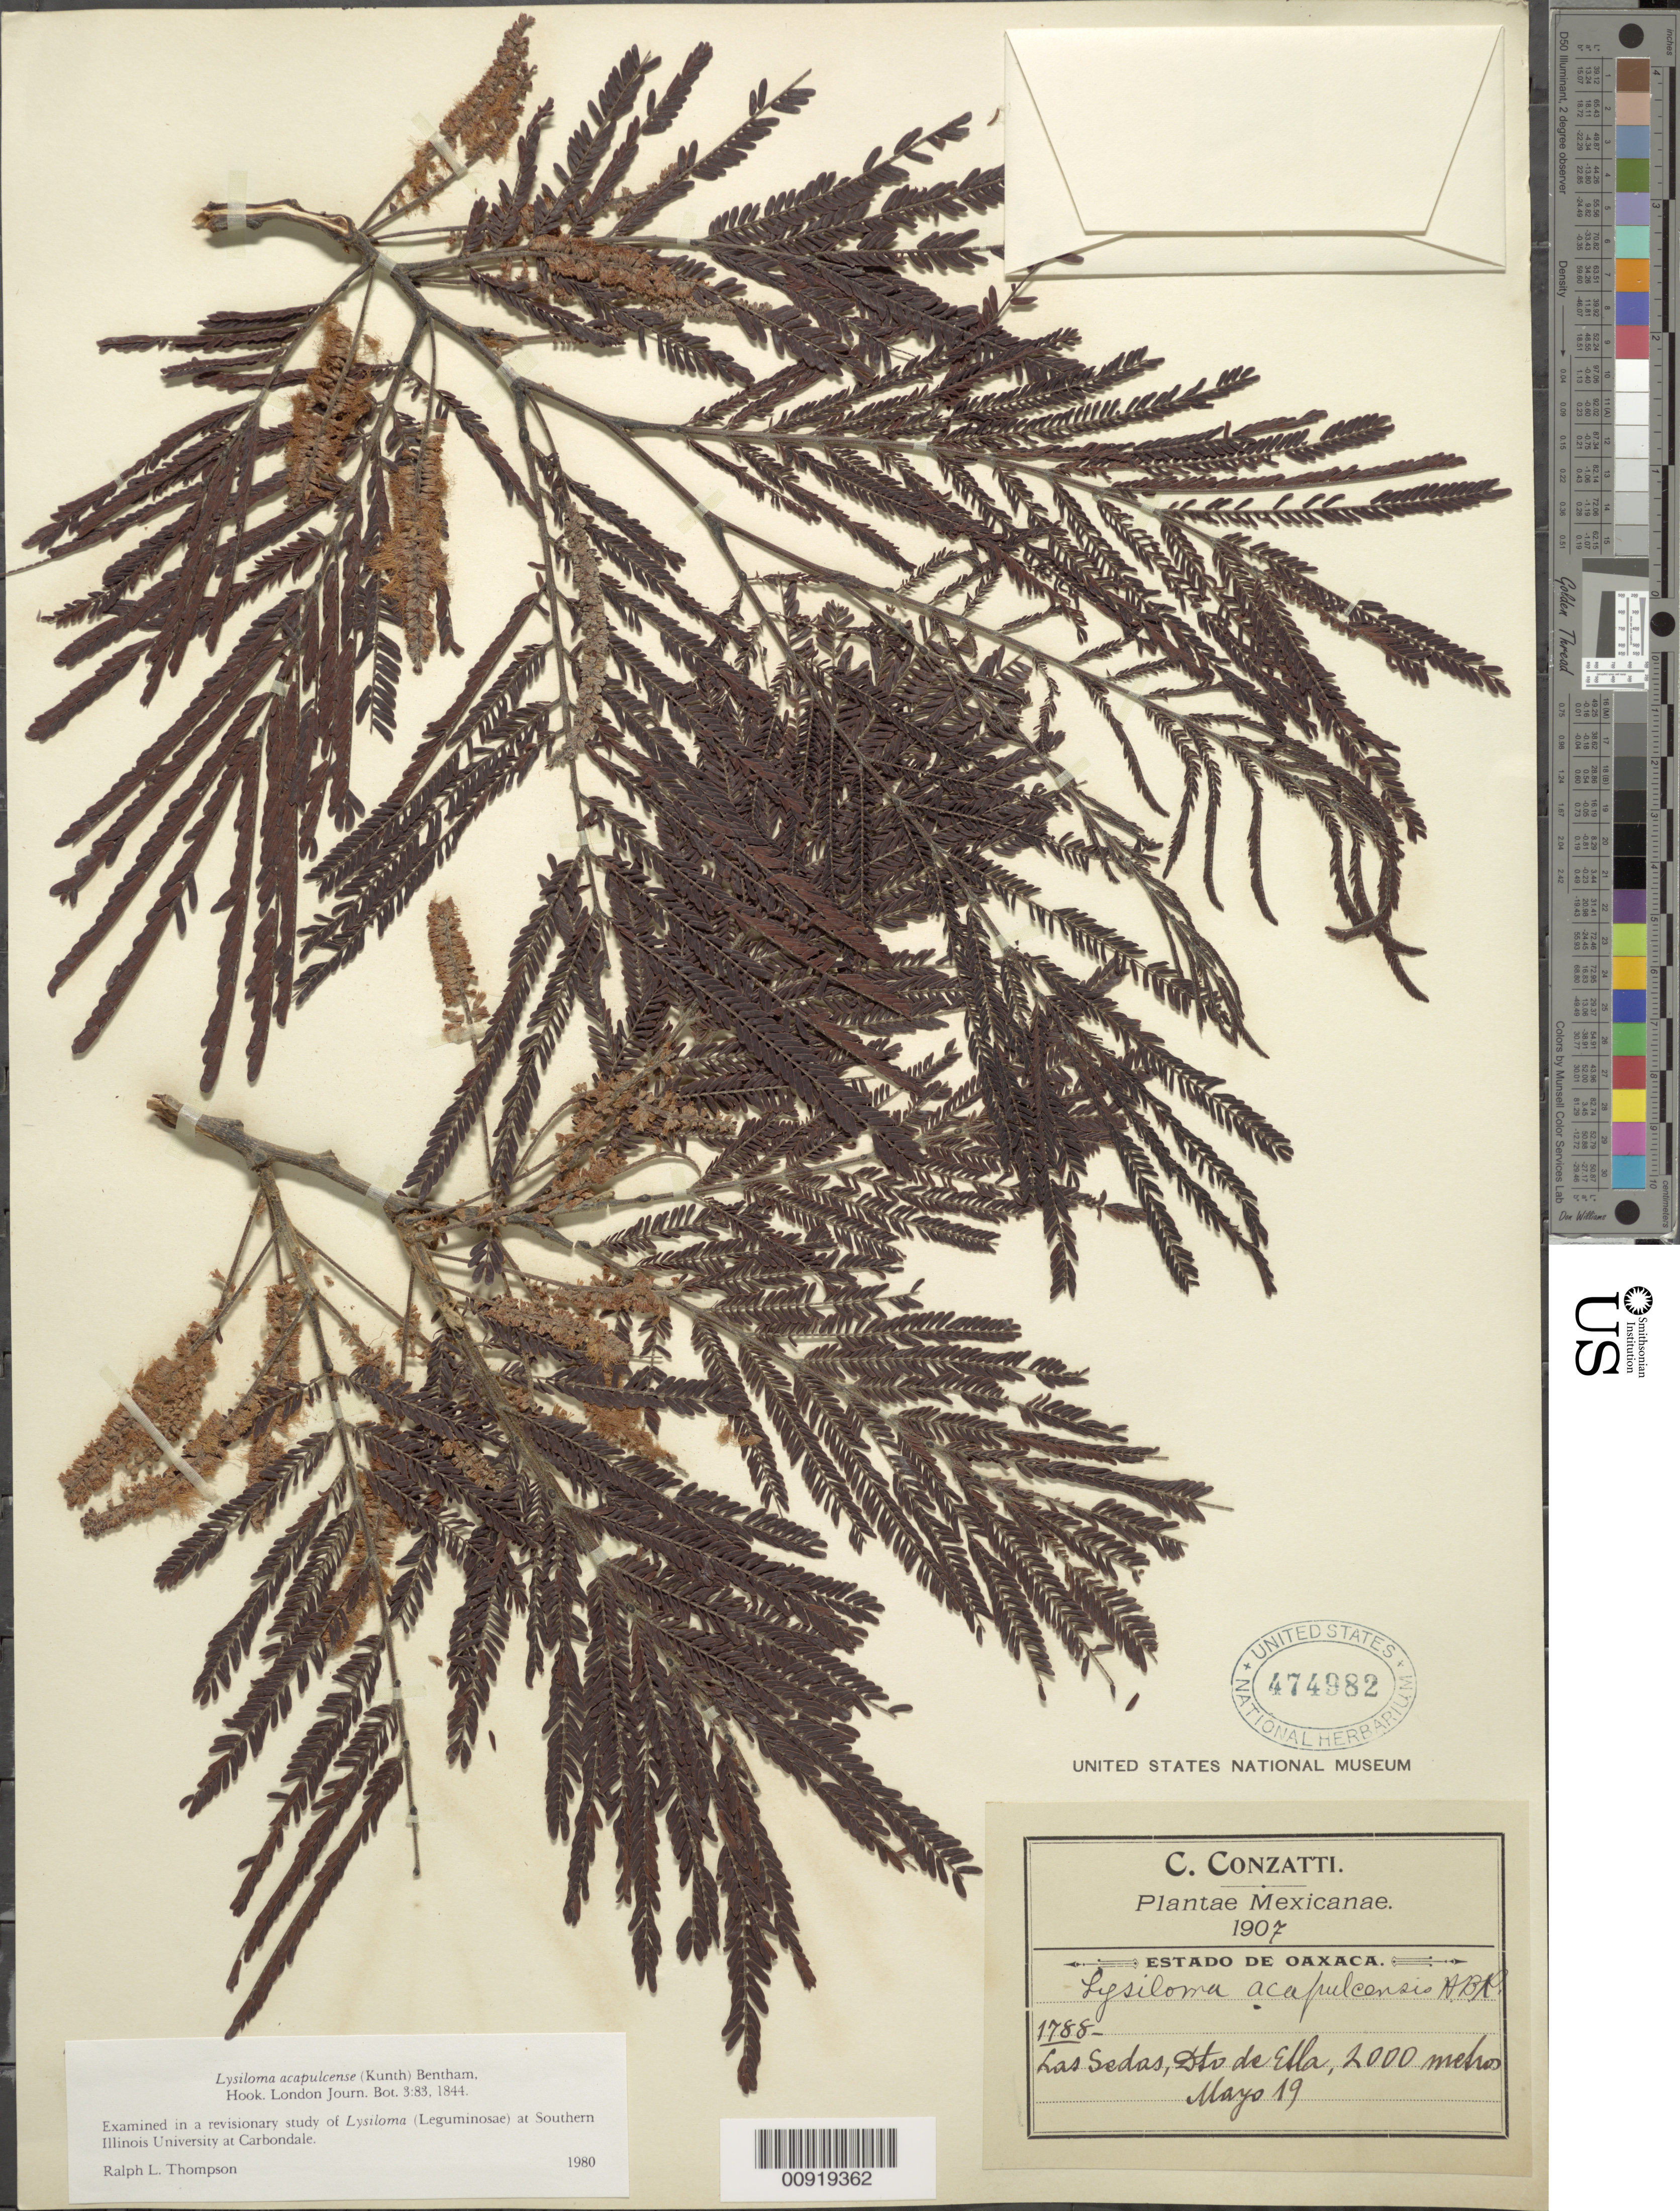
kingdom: Plantae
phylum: Tracheophyta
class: Magnoliopsida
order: Fabales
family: Fabaceae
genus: Lysiloma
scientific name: Lysiloma acapulcense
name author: (Kunth) Benth.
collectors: C. Conzatti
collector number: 1788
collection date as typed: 19 May 1907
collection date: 1907-05-19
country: Mexico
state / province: Oaxaca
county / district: Etla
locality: Las Sedas, Dto. de Etla, Oaxaca.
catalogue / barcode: US 474982